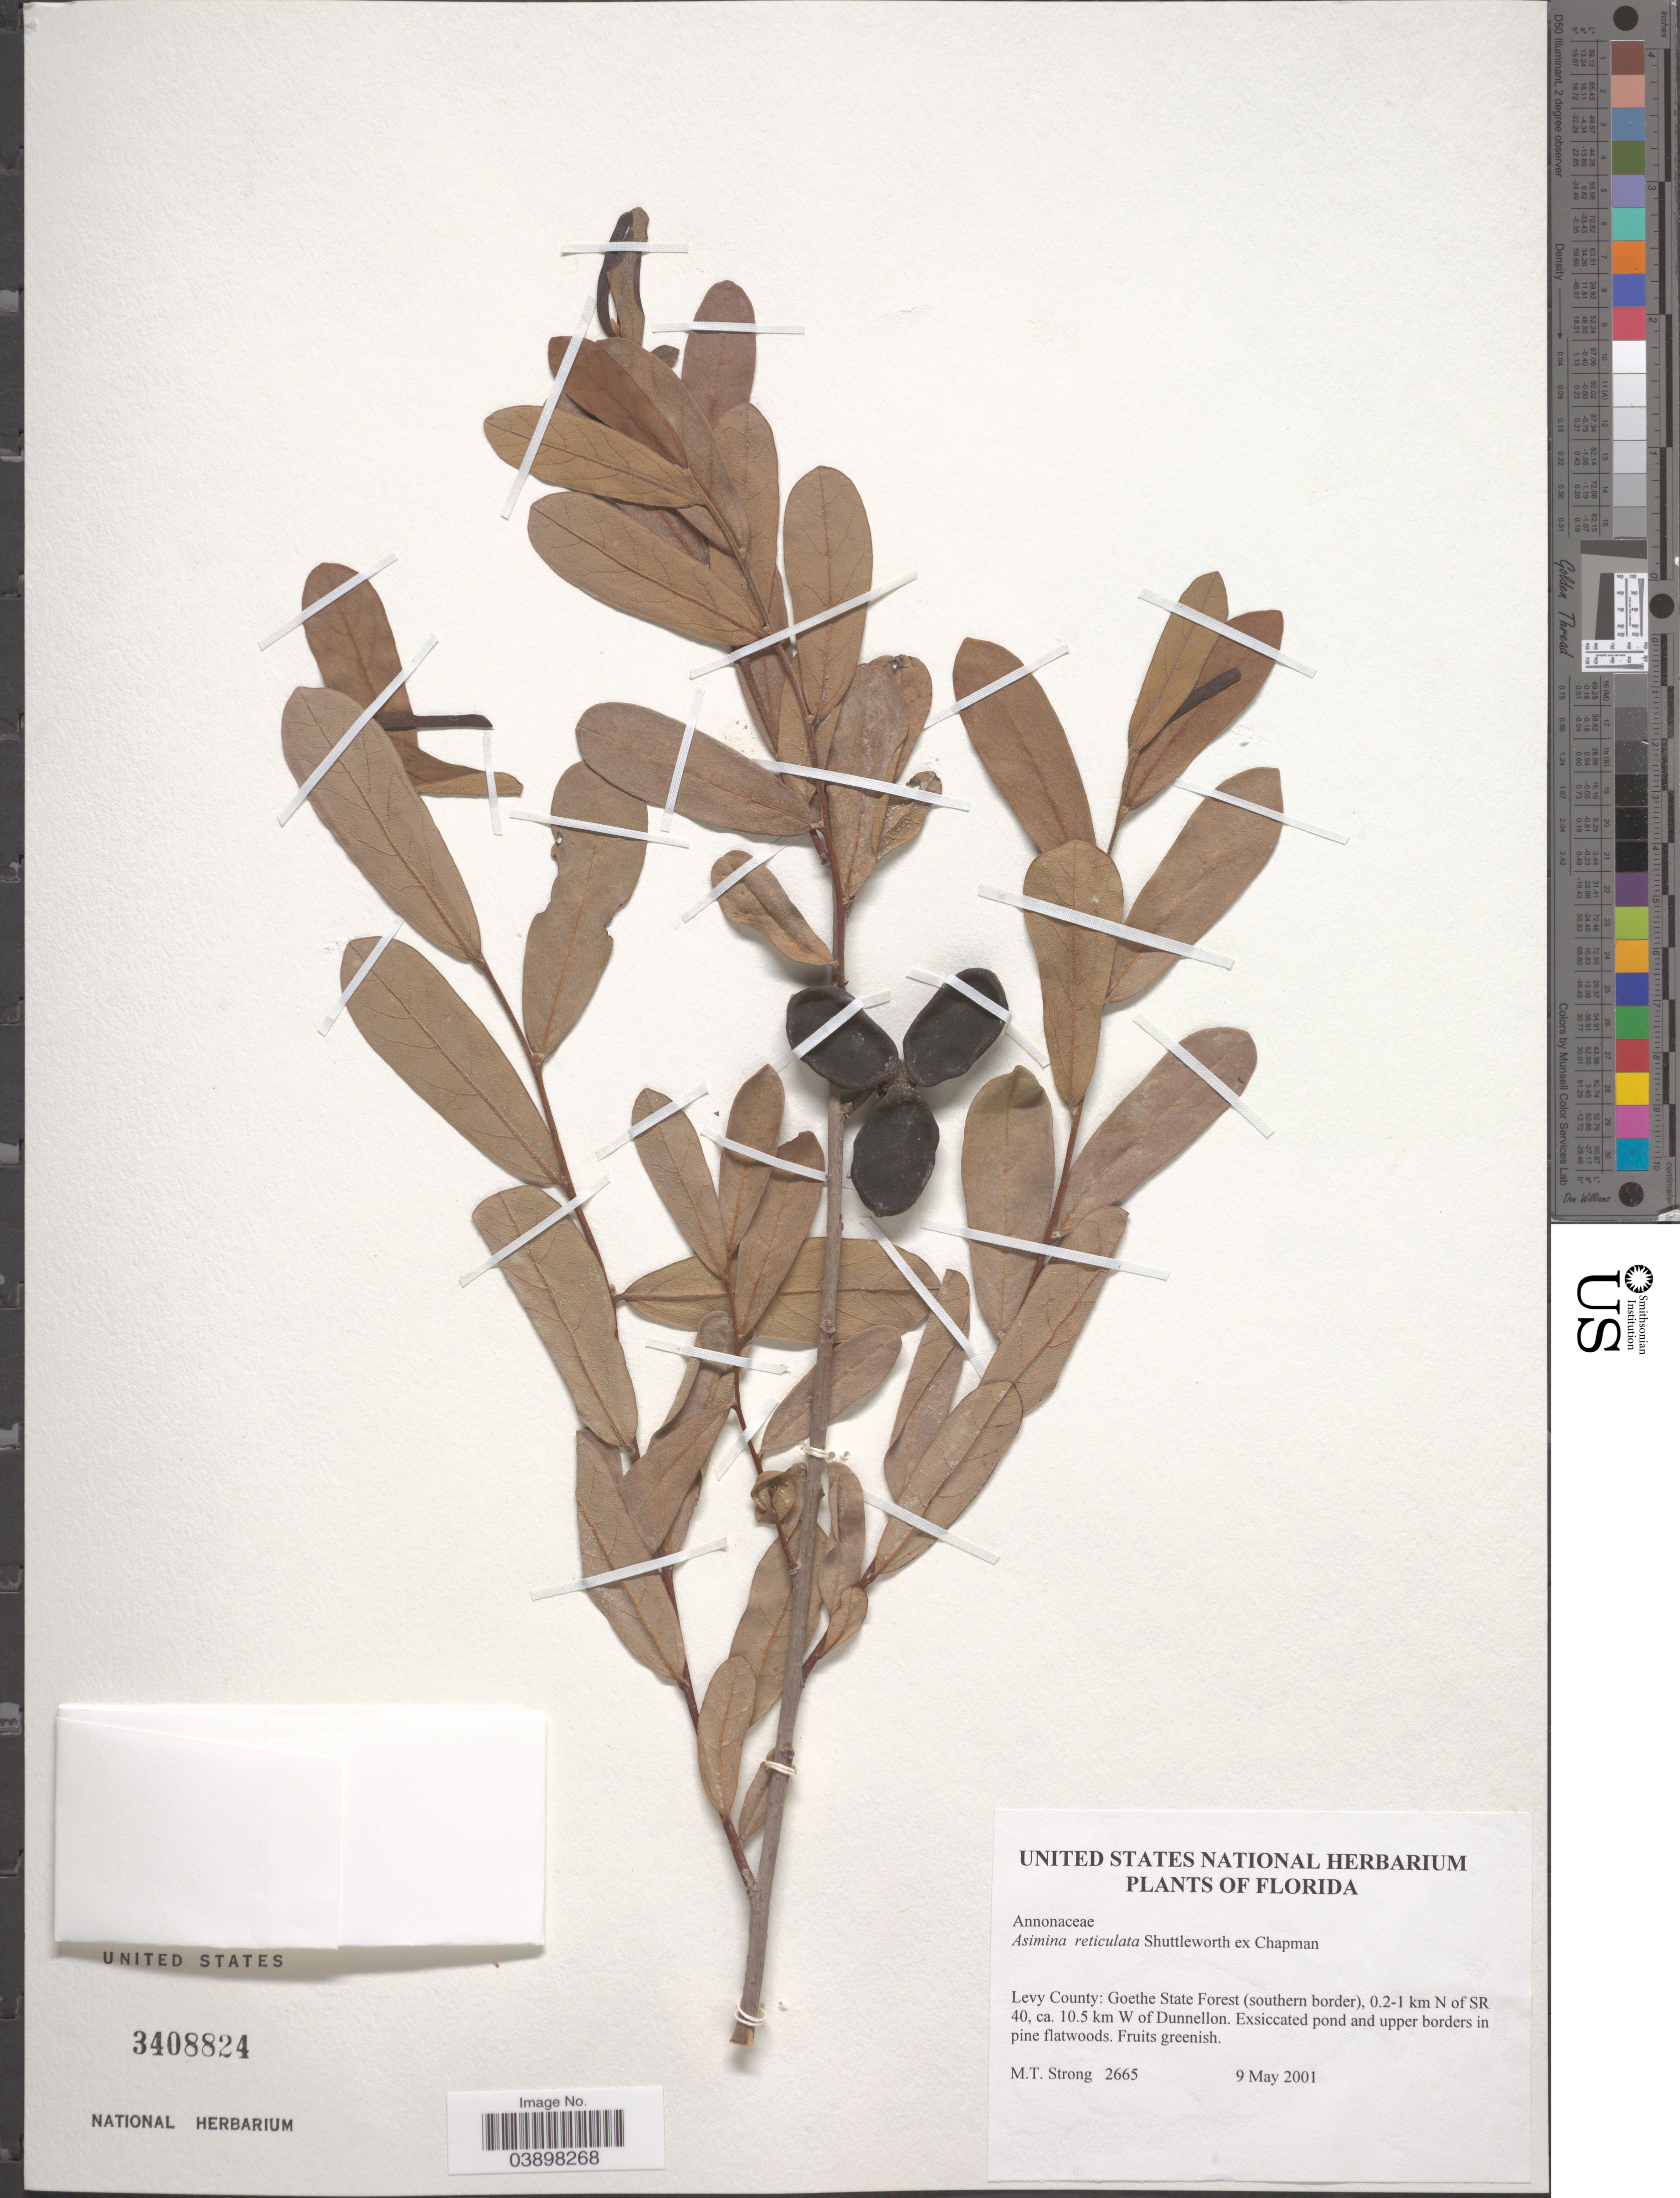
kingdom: Plantae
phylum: Tracheophyta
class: Magnoliopsida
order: Magnoliales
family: Annonaceae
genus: Asimina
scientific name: Asimina reticulata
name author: (Shuttlew.) Chapm.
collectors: M. T. Strong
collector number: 2665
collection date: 2001-05-09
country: United States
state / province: Florida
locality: Levy County: Goethe State Forest (southern border), 0.2-1 km N of SR 40, ca. 10.5 km W of Dunnellon.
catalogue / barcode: US 3408824